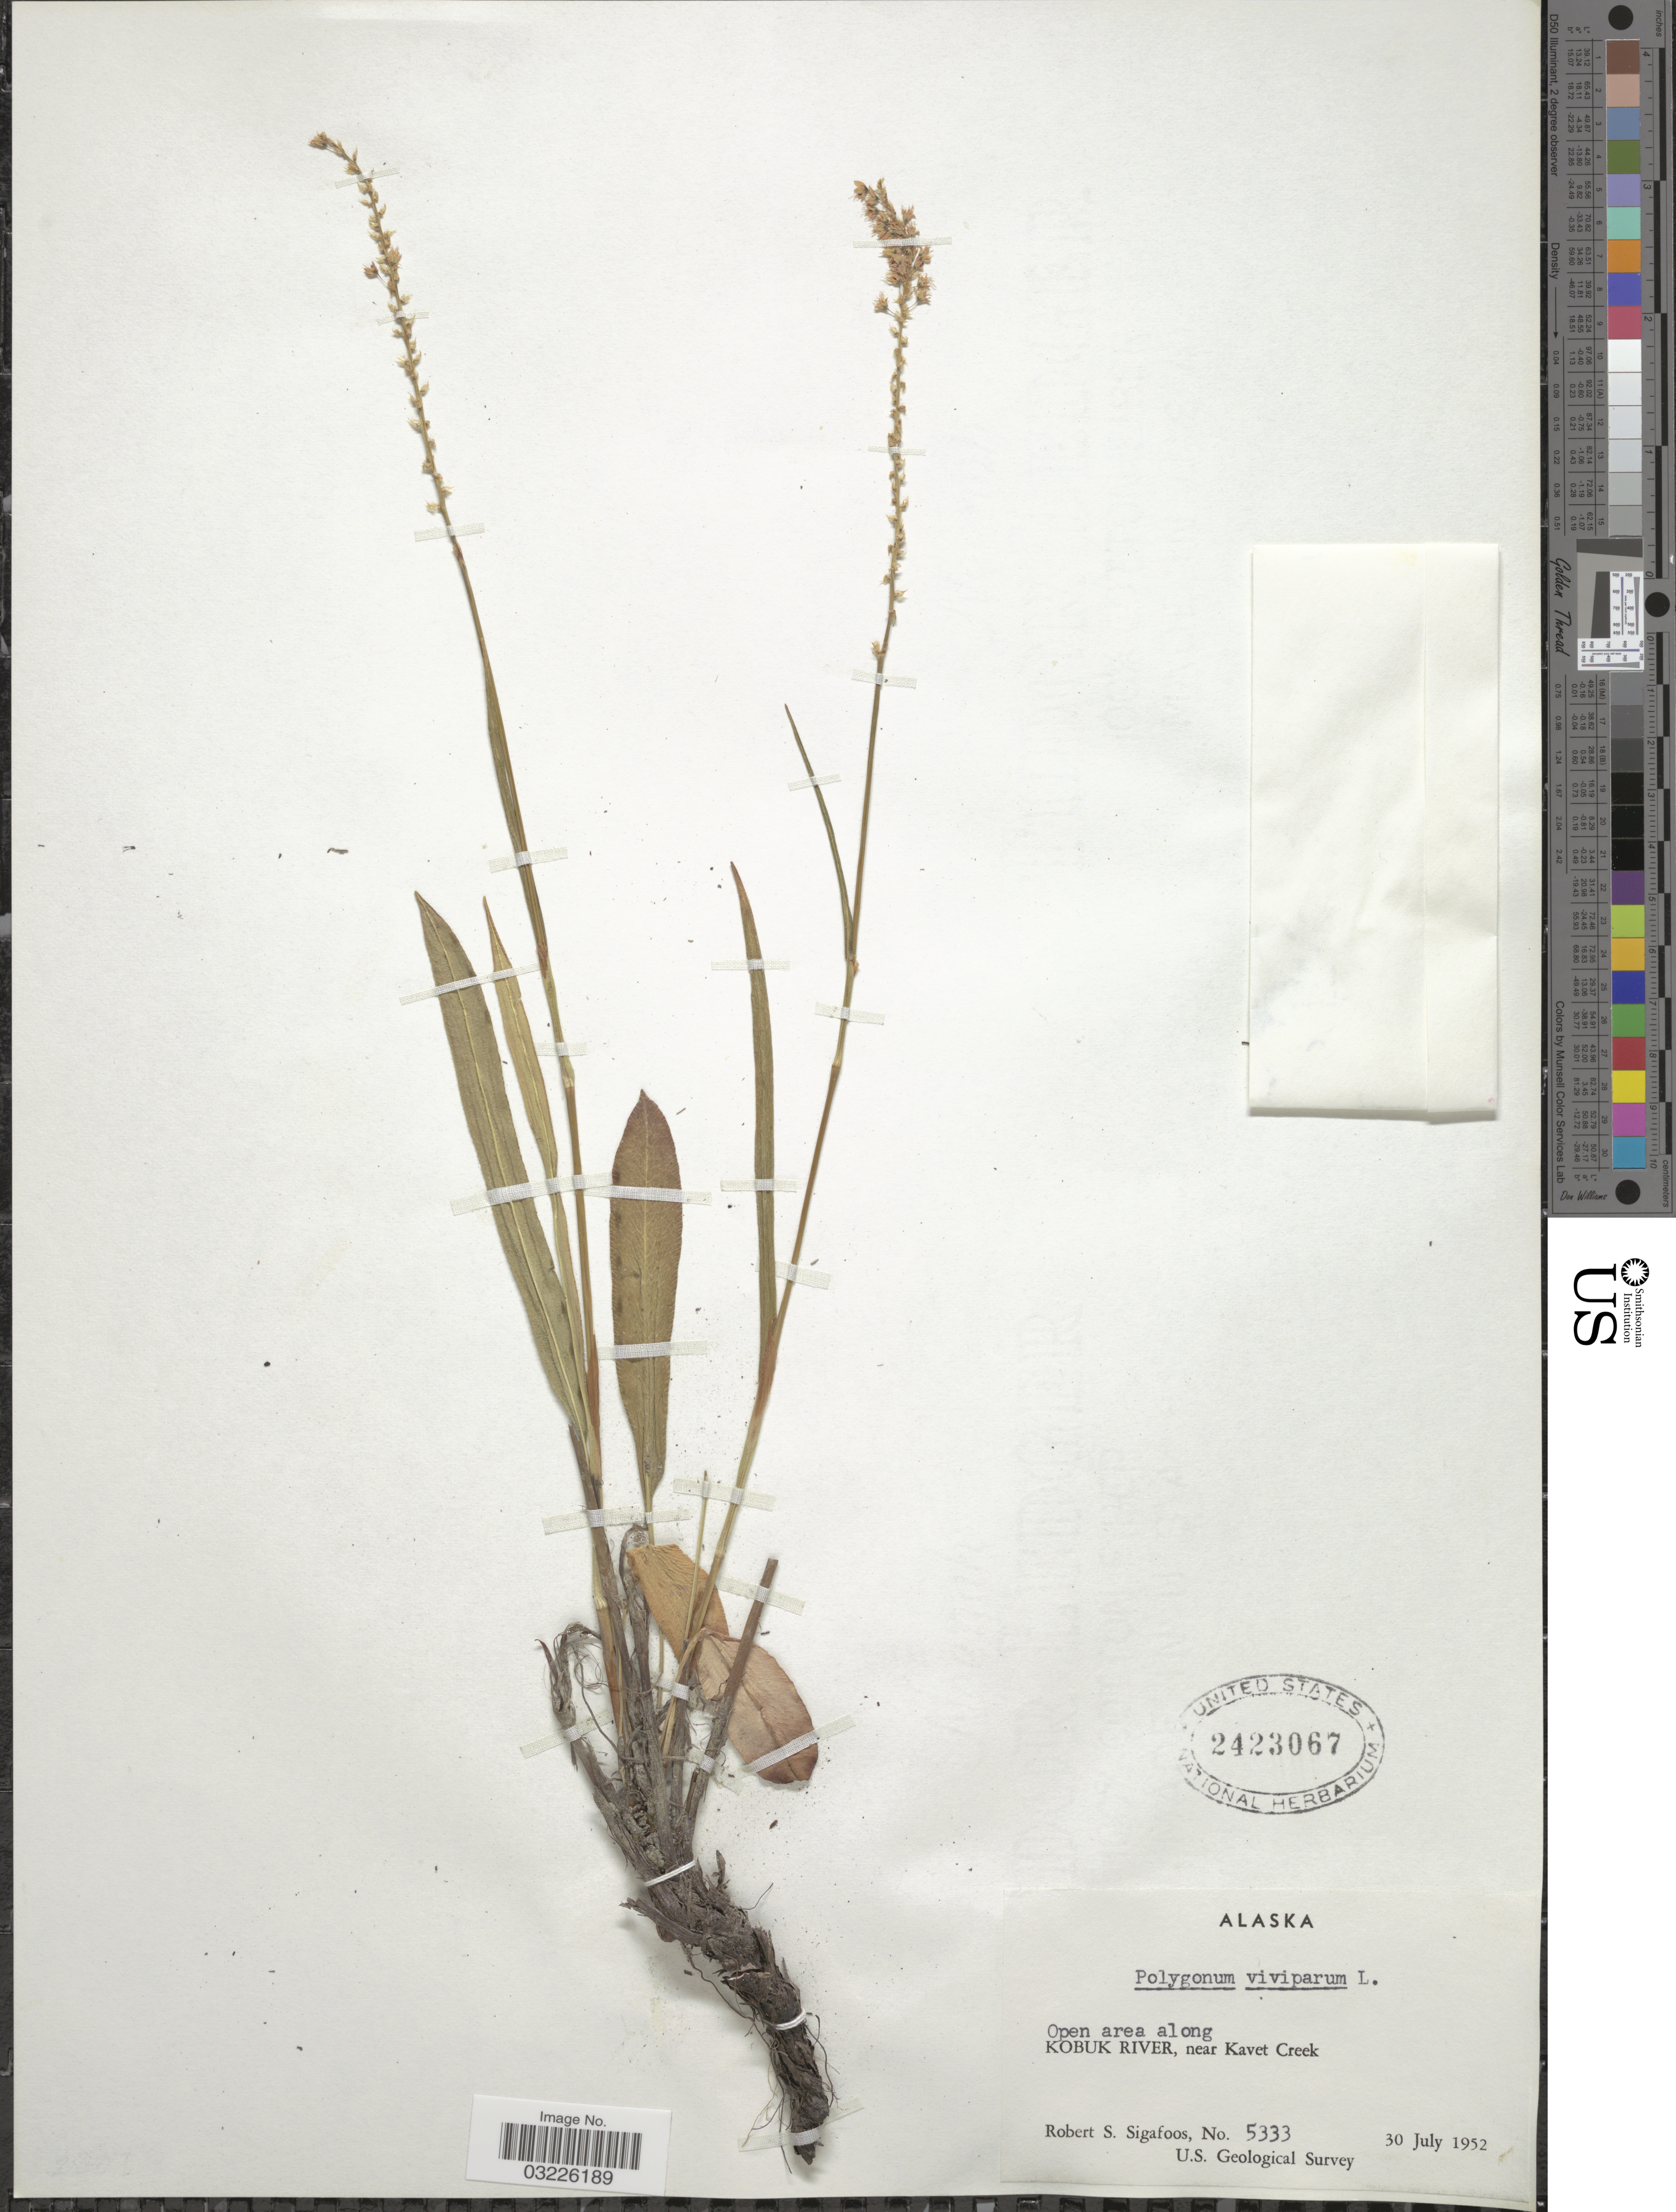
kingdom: Plantae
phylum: Tracheophyta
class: Magnoliopsida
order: Caryophyllales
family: Polygonaceae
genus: Bistorta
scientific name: Bistorta vivipara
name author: (L.) Delarbre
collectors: R. Sigafoos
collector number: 5333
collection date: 1952-07-30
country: United States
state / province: Alaska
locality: Open area along Kobuk River, near Kavet Creek.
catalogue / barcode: US 2423067